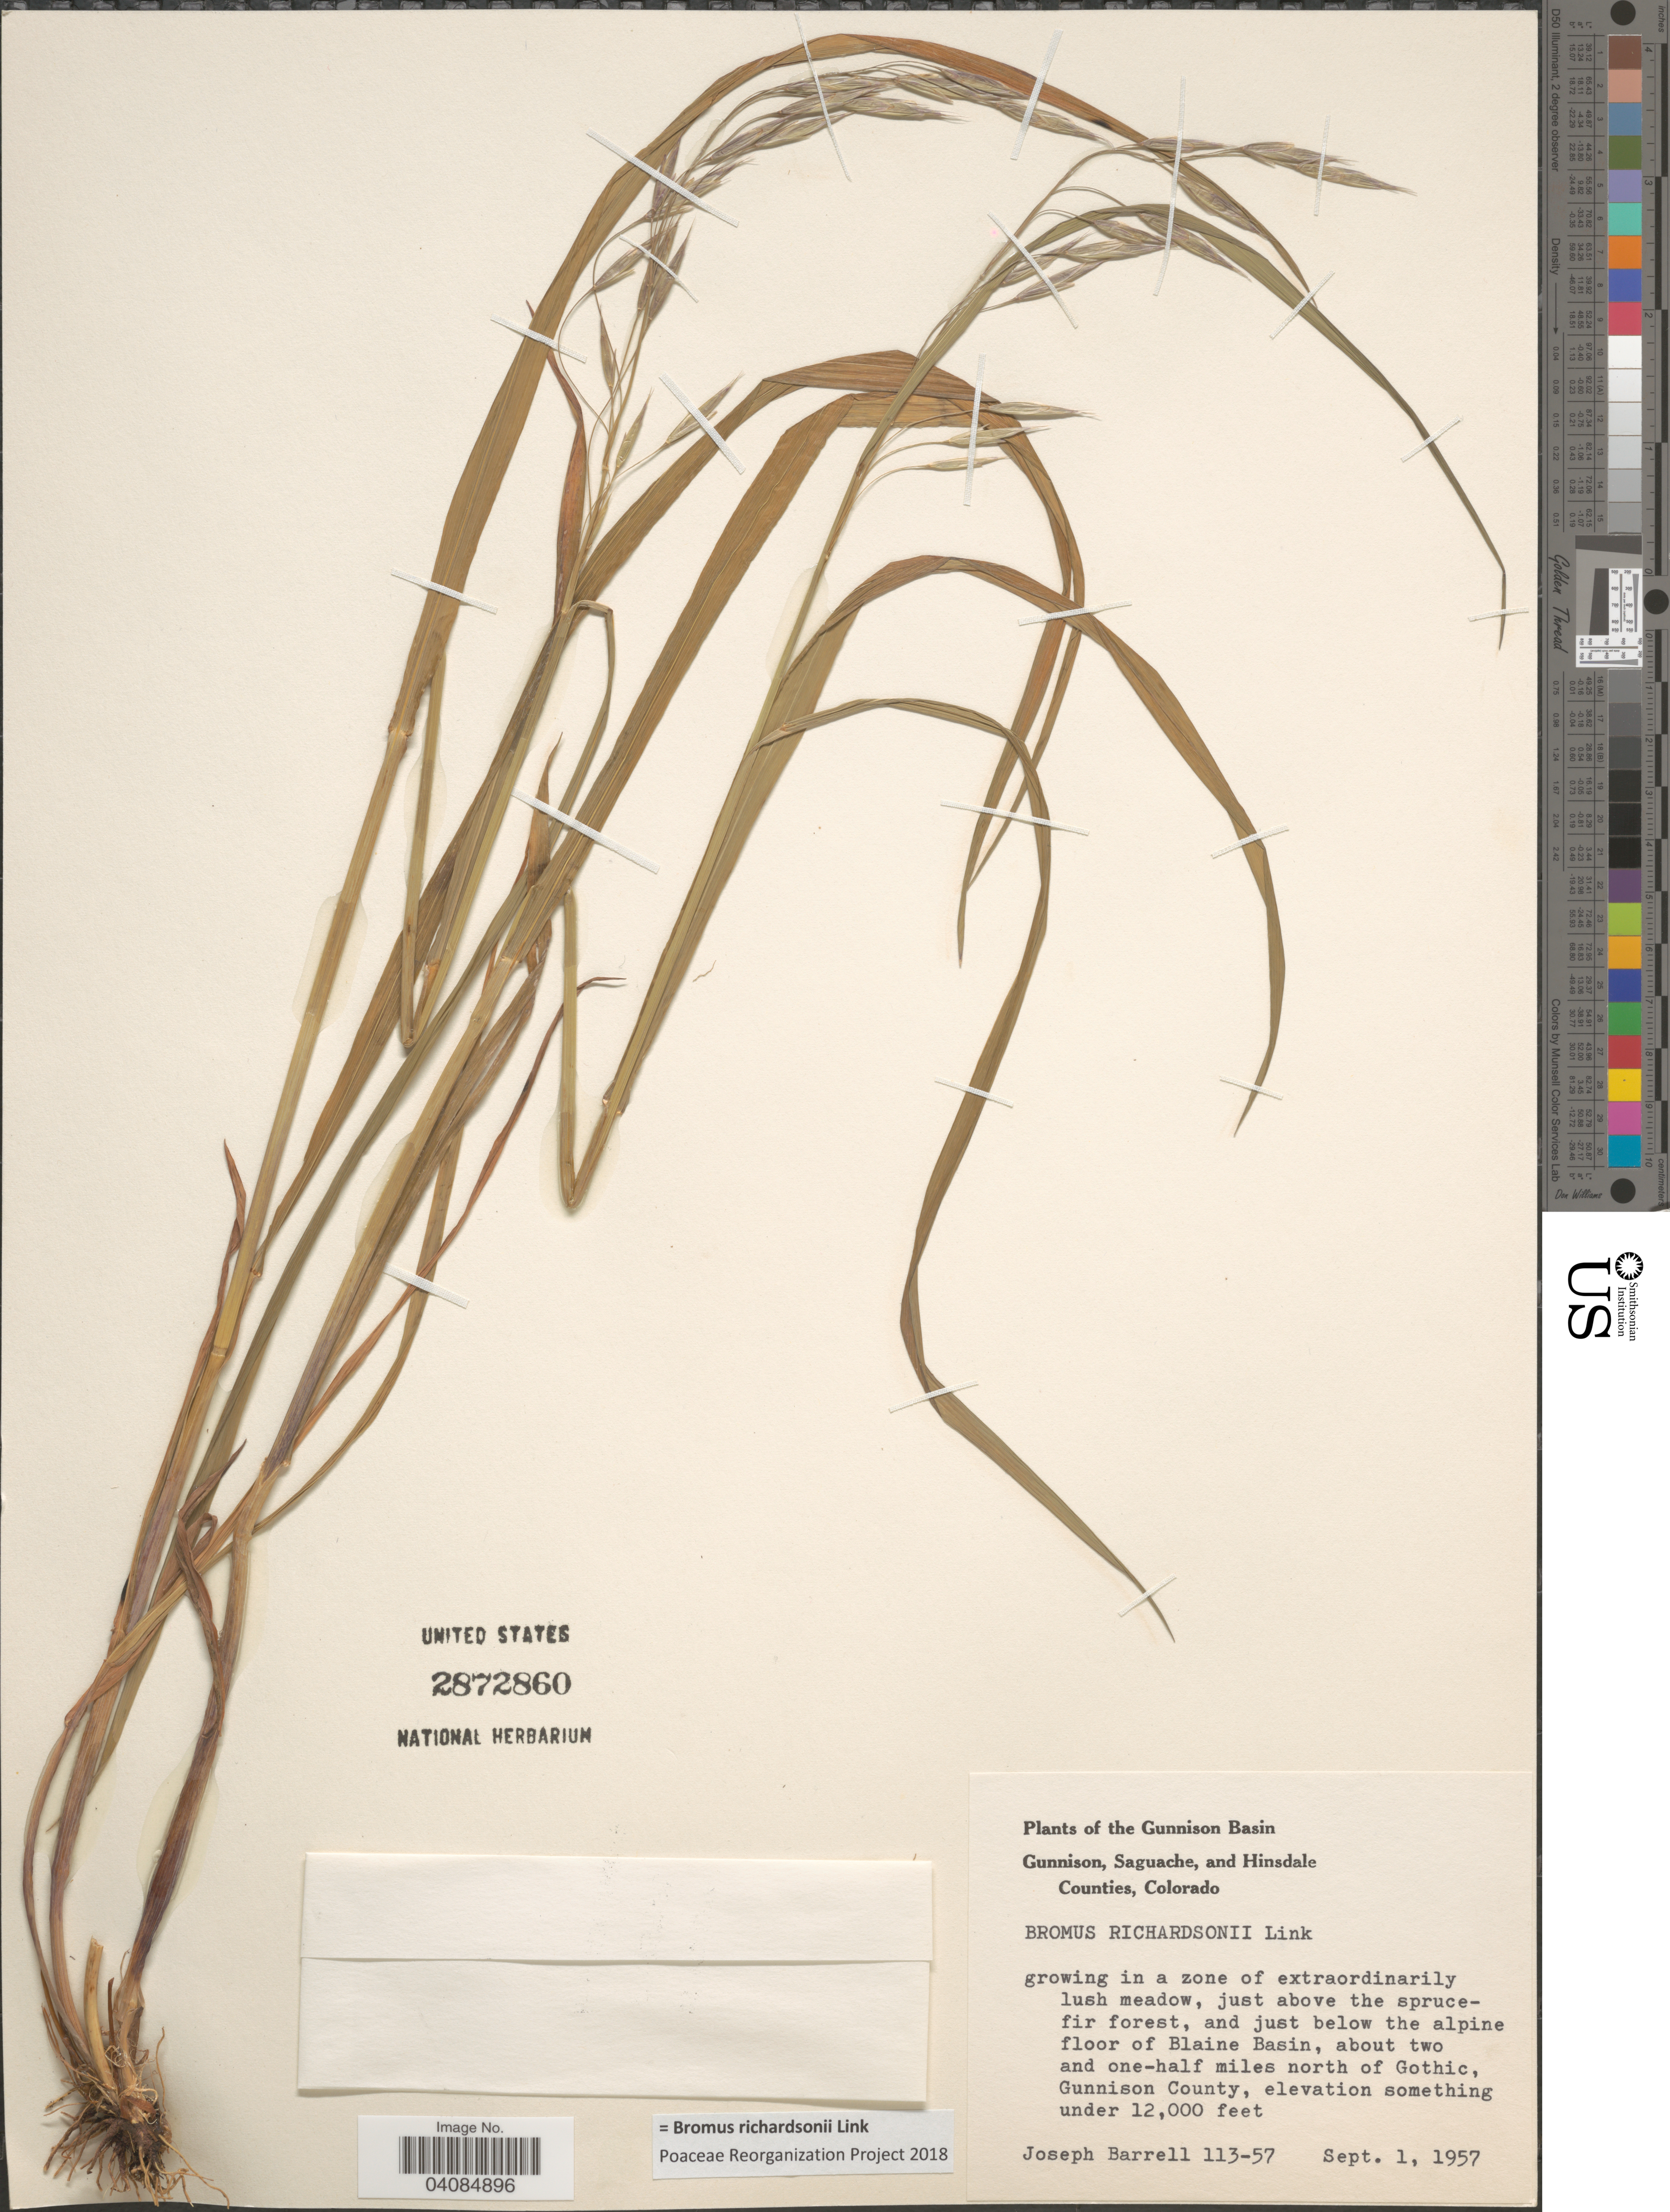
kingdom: Plantae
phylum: Tracheophyta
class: Liliopsida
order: Poales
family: Poaceae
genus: Bromus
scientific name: Bromus racemosus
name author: L.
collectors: J. Barrell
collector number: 113-57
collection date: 1957-09-01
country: United States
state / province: Colorado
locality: Gunnison Basin. In a zone of extraordinary lush meadow, just above the spruce-fir forest, and just below the alpine floor of Blaine Basin, about two and one-half miles north of Gothic, Gunnison County.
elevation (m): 3658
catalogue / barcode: US 2872860